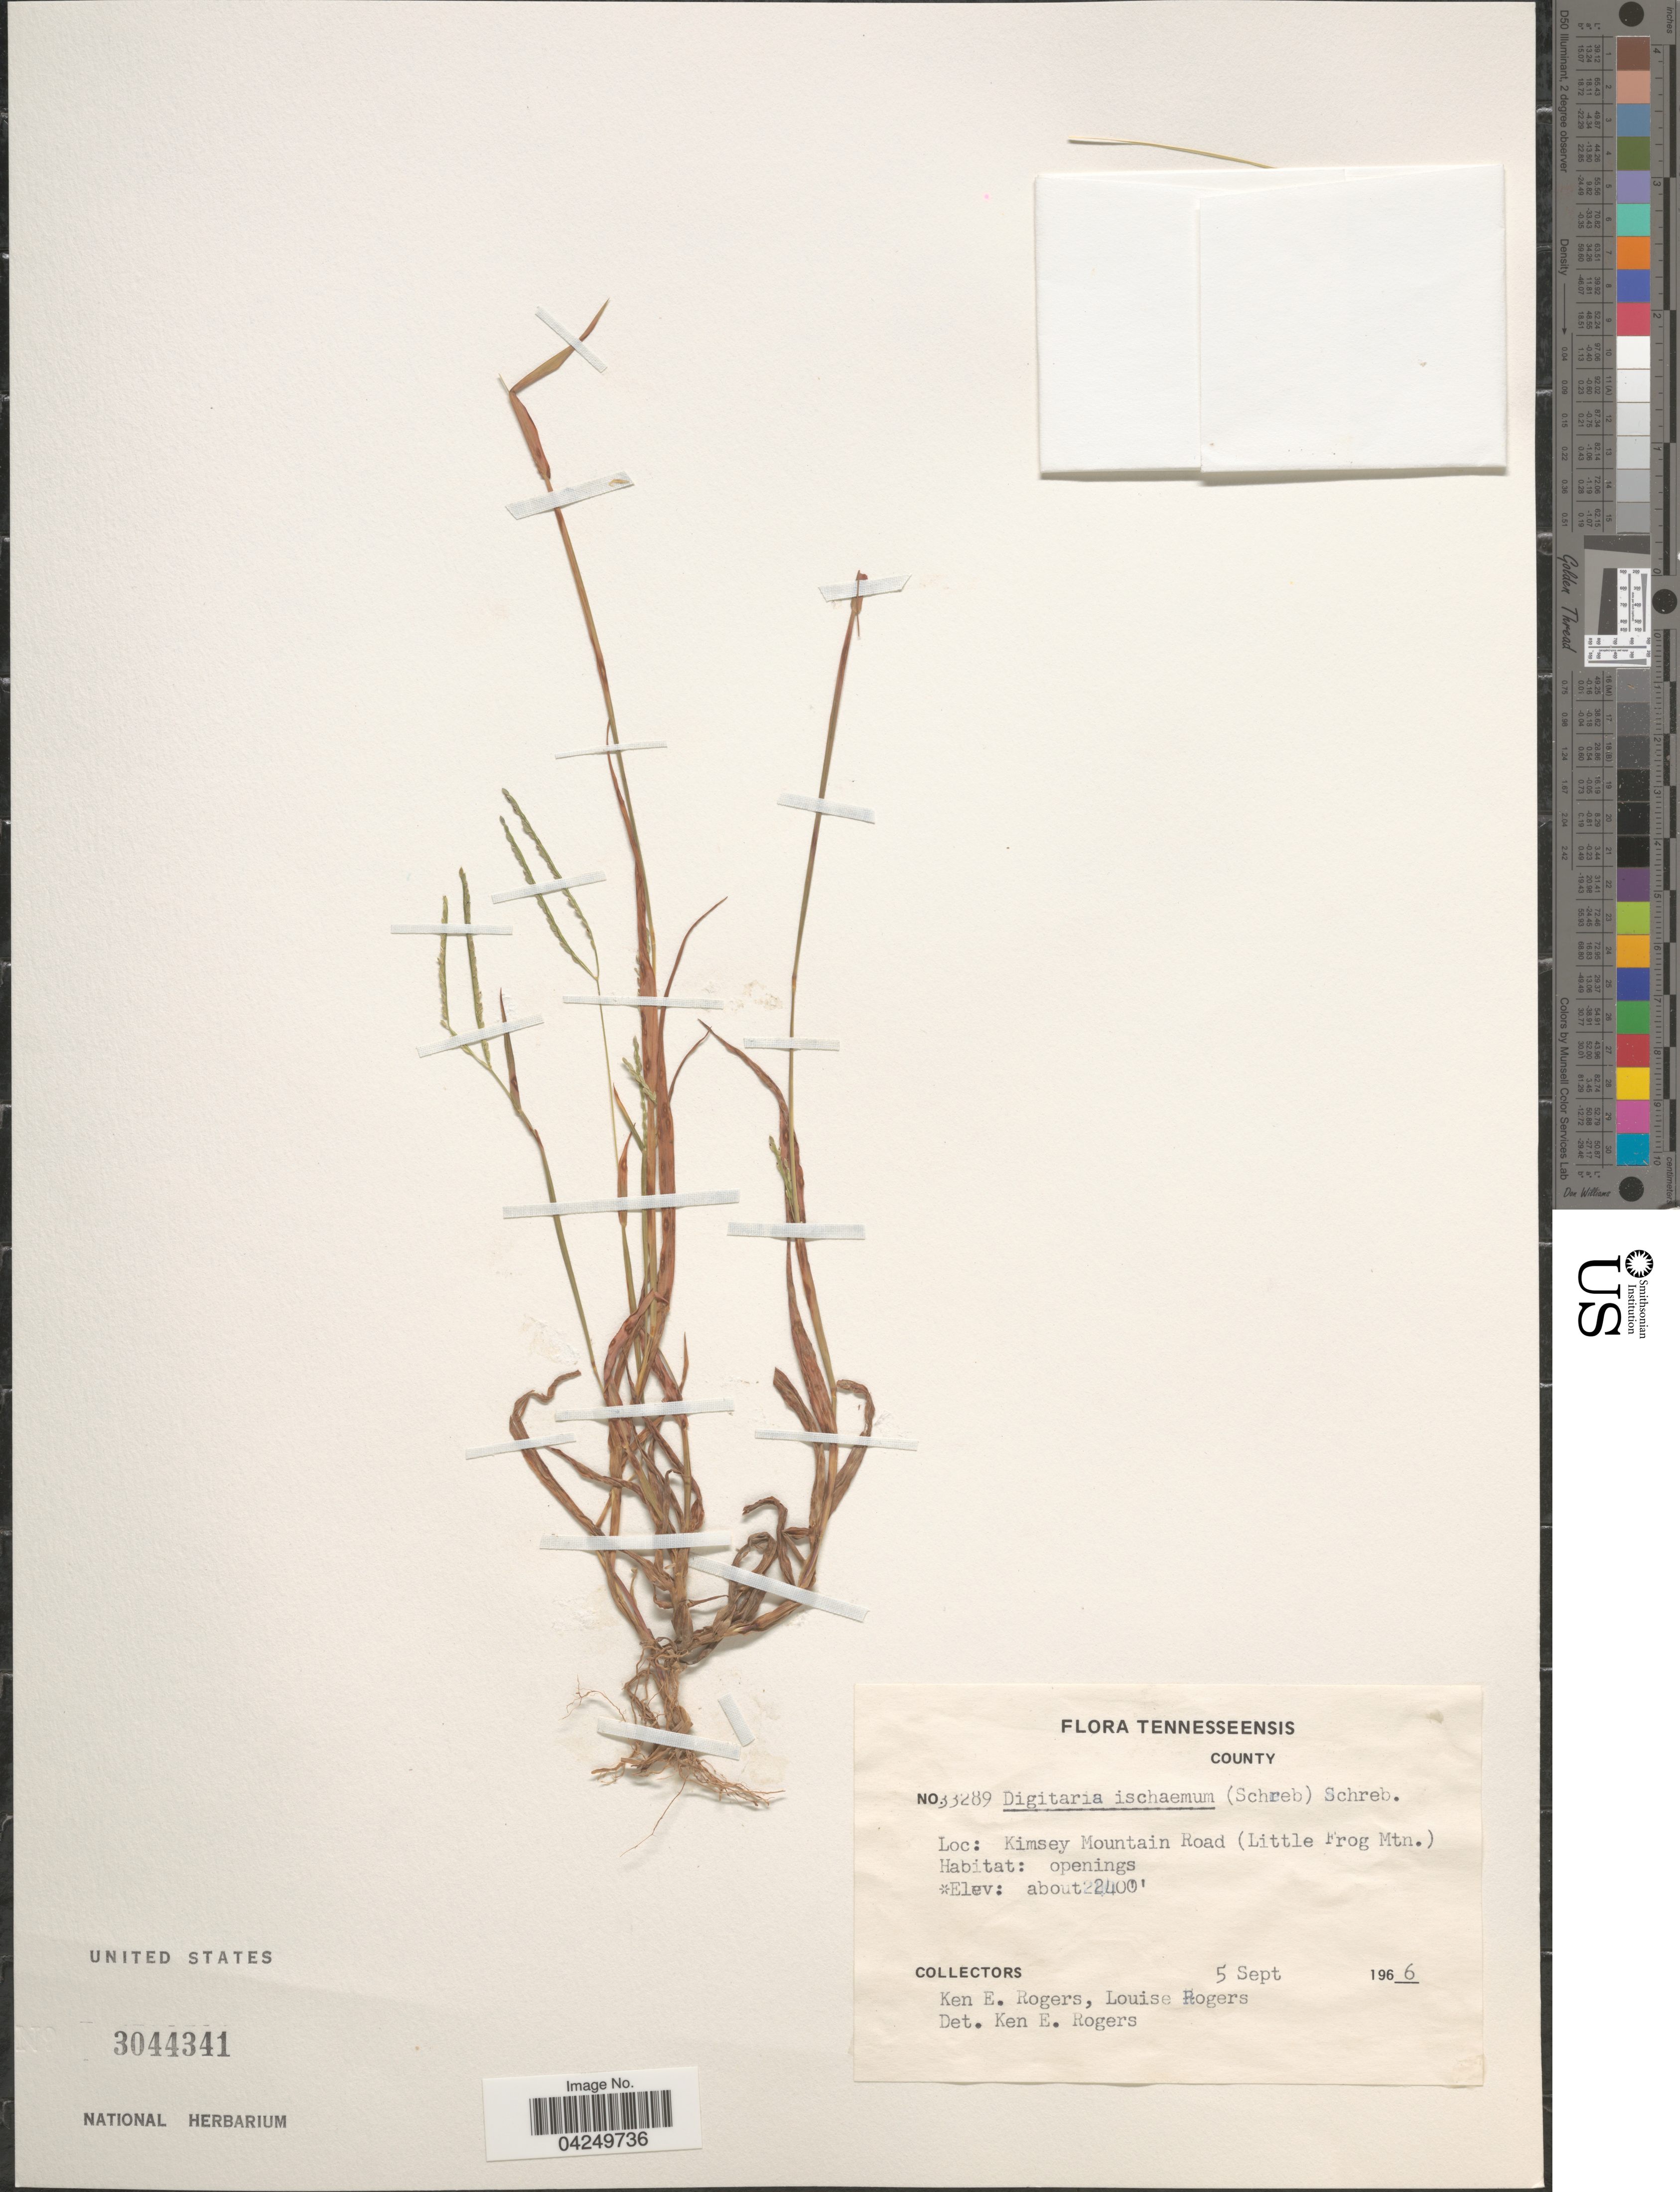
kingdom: Plantae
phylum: Tracheophyta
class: Liliopsida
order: Poales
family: Poaceae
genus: Digitaria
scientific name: Digitaria ischaemum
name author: (Schreber) Schreber ex Muhl.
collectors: K. Rogers & L. Rogers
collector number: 33289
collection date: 1966-09-05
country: United States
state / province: Tennessee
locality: Kimsey Mountain Road (Little Frog Mtn.)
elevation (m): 732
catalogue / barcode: US 3044341